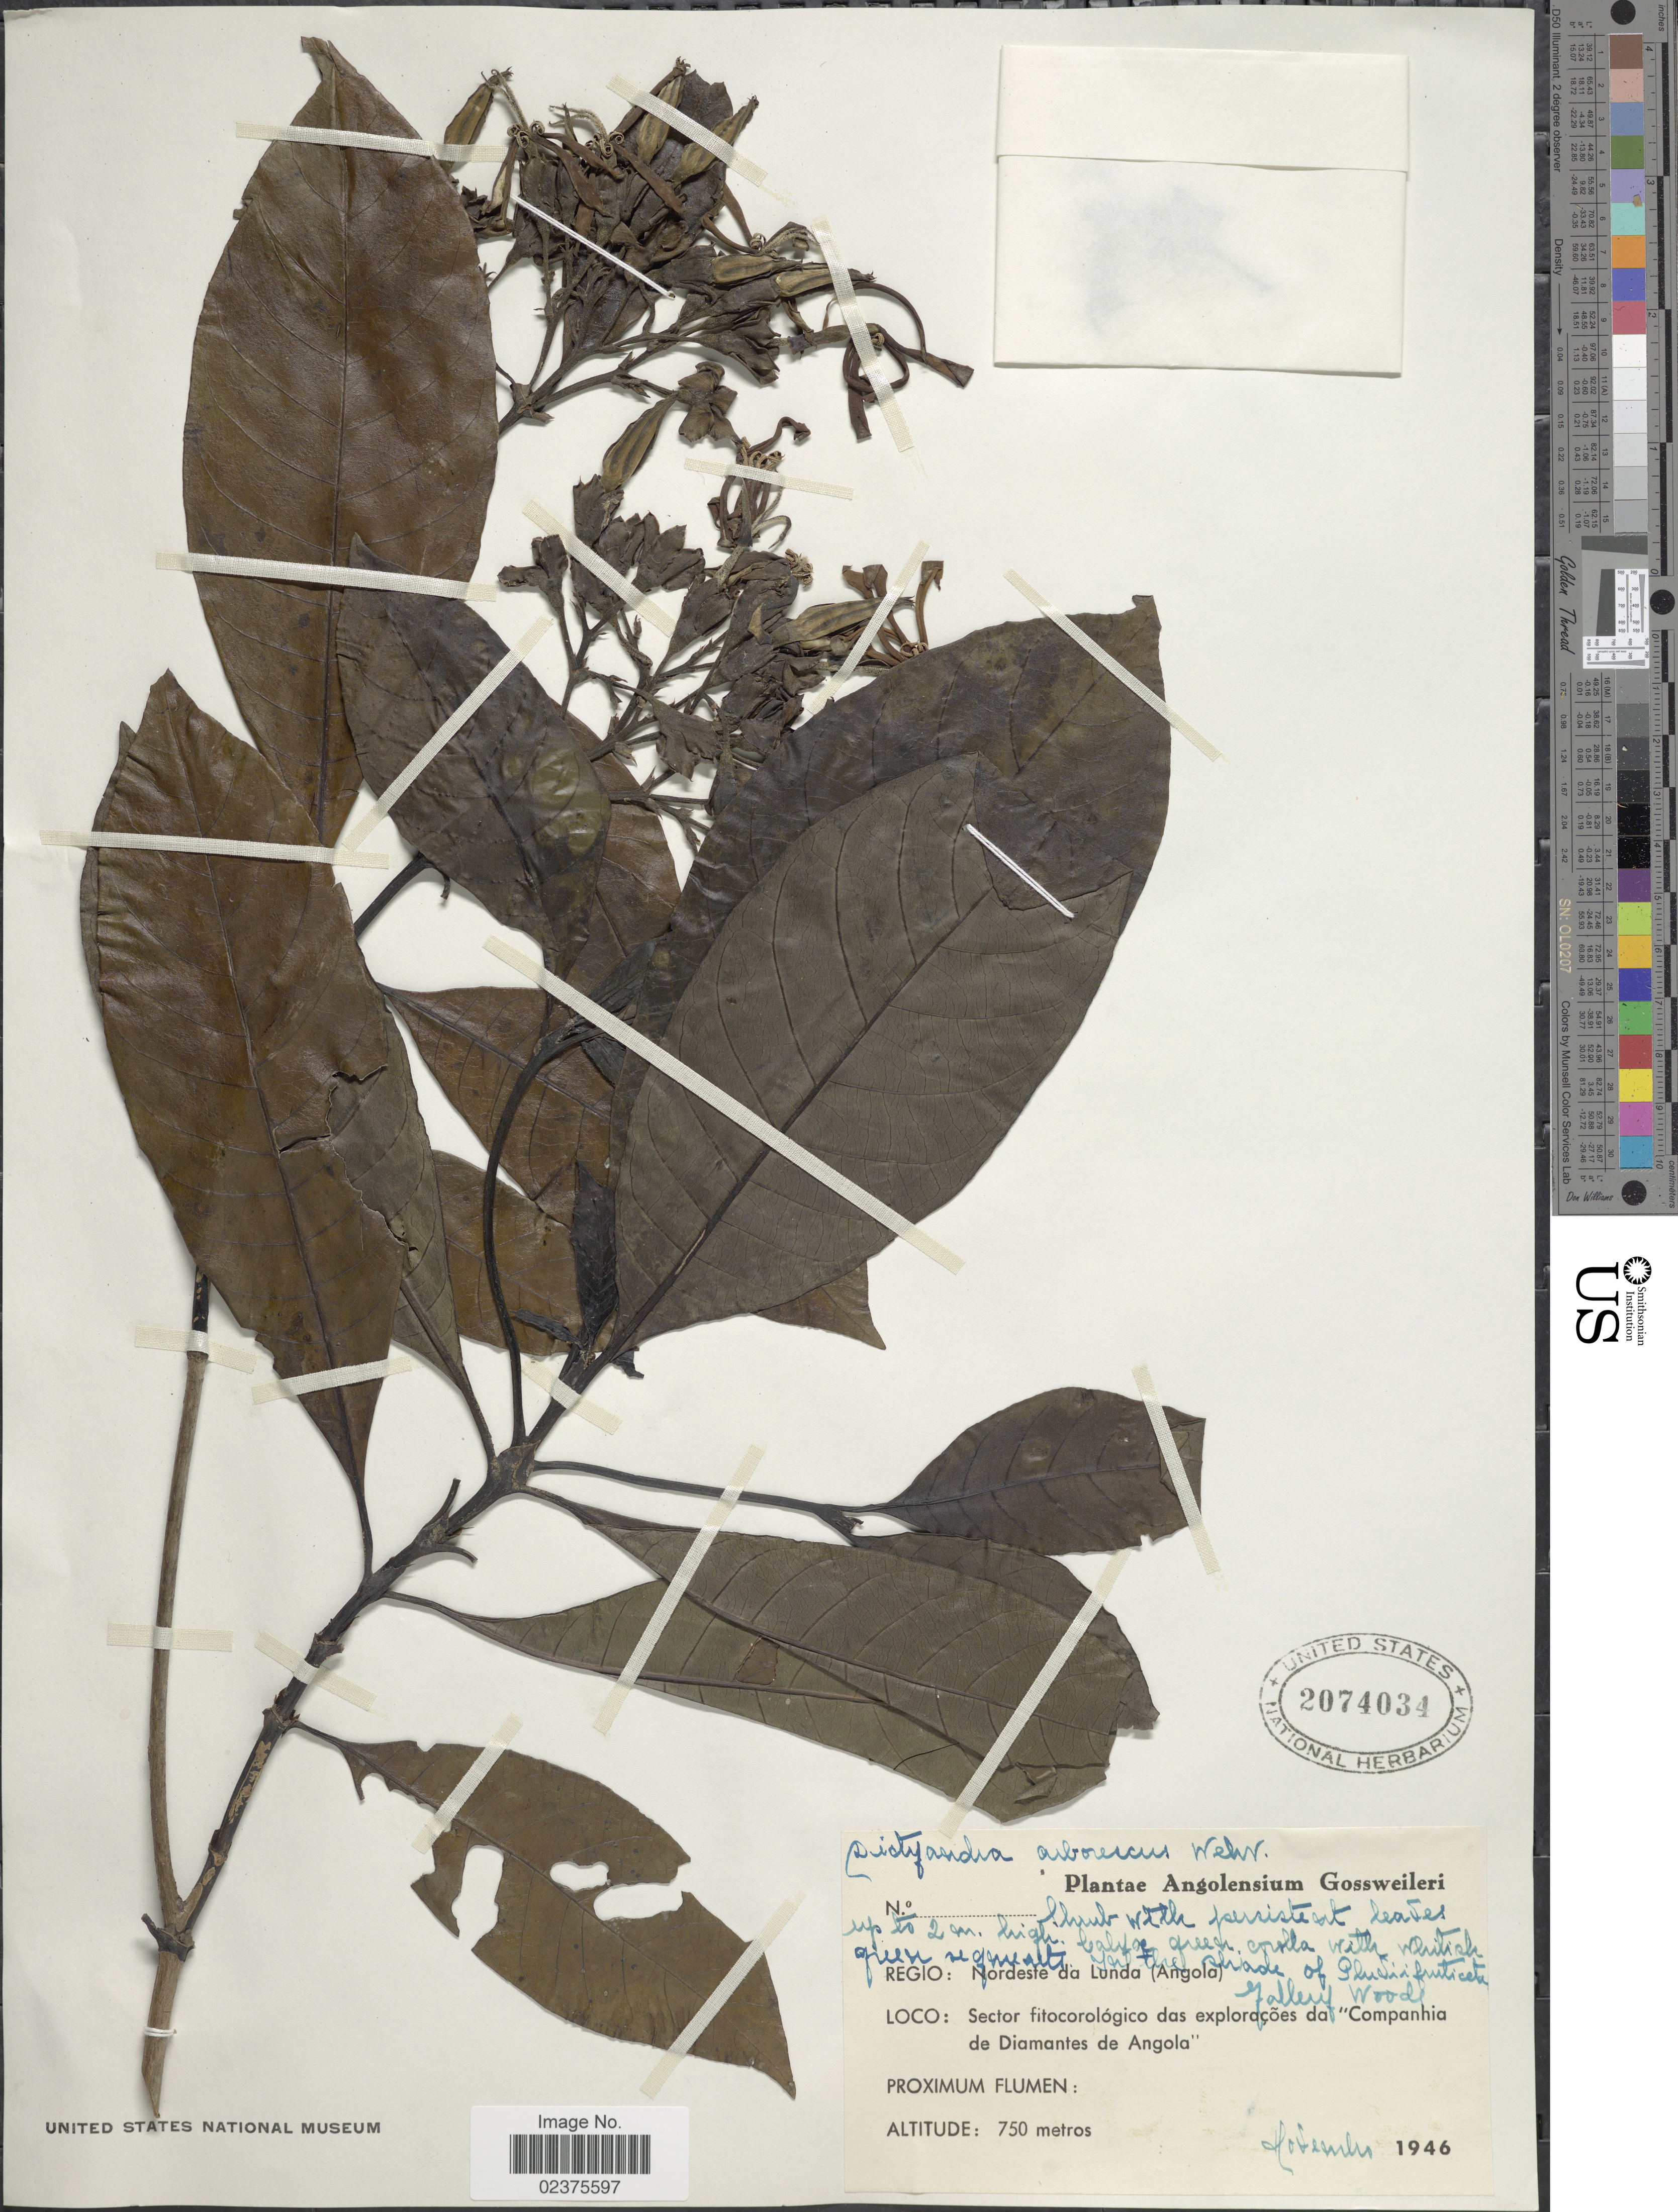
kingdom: Plantae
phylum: Tracheophyta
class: Magnoliopsida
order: Gentianales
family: Rubiaceae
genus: Dictyandra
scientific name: Dictyandra arborescens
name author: Welw. ex Hook. f.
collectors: -. Gossweiler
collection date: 1946-11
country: Angola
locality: Regio: Nordeste da Lunda, Loco: Sector fitocorológico das explorações da 'Campanhia de Diamantes de Angola'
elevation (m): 750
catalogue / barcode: US 2074034